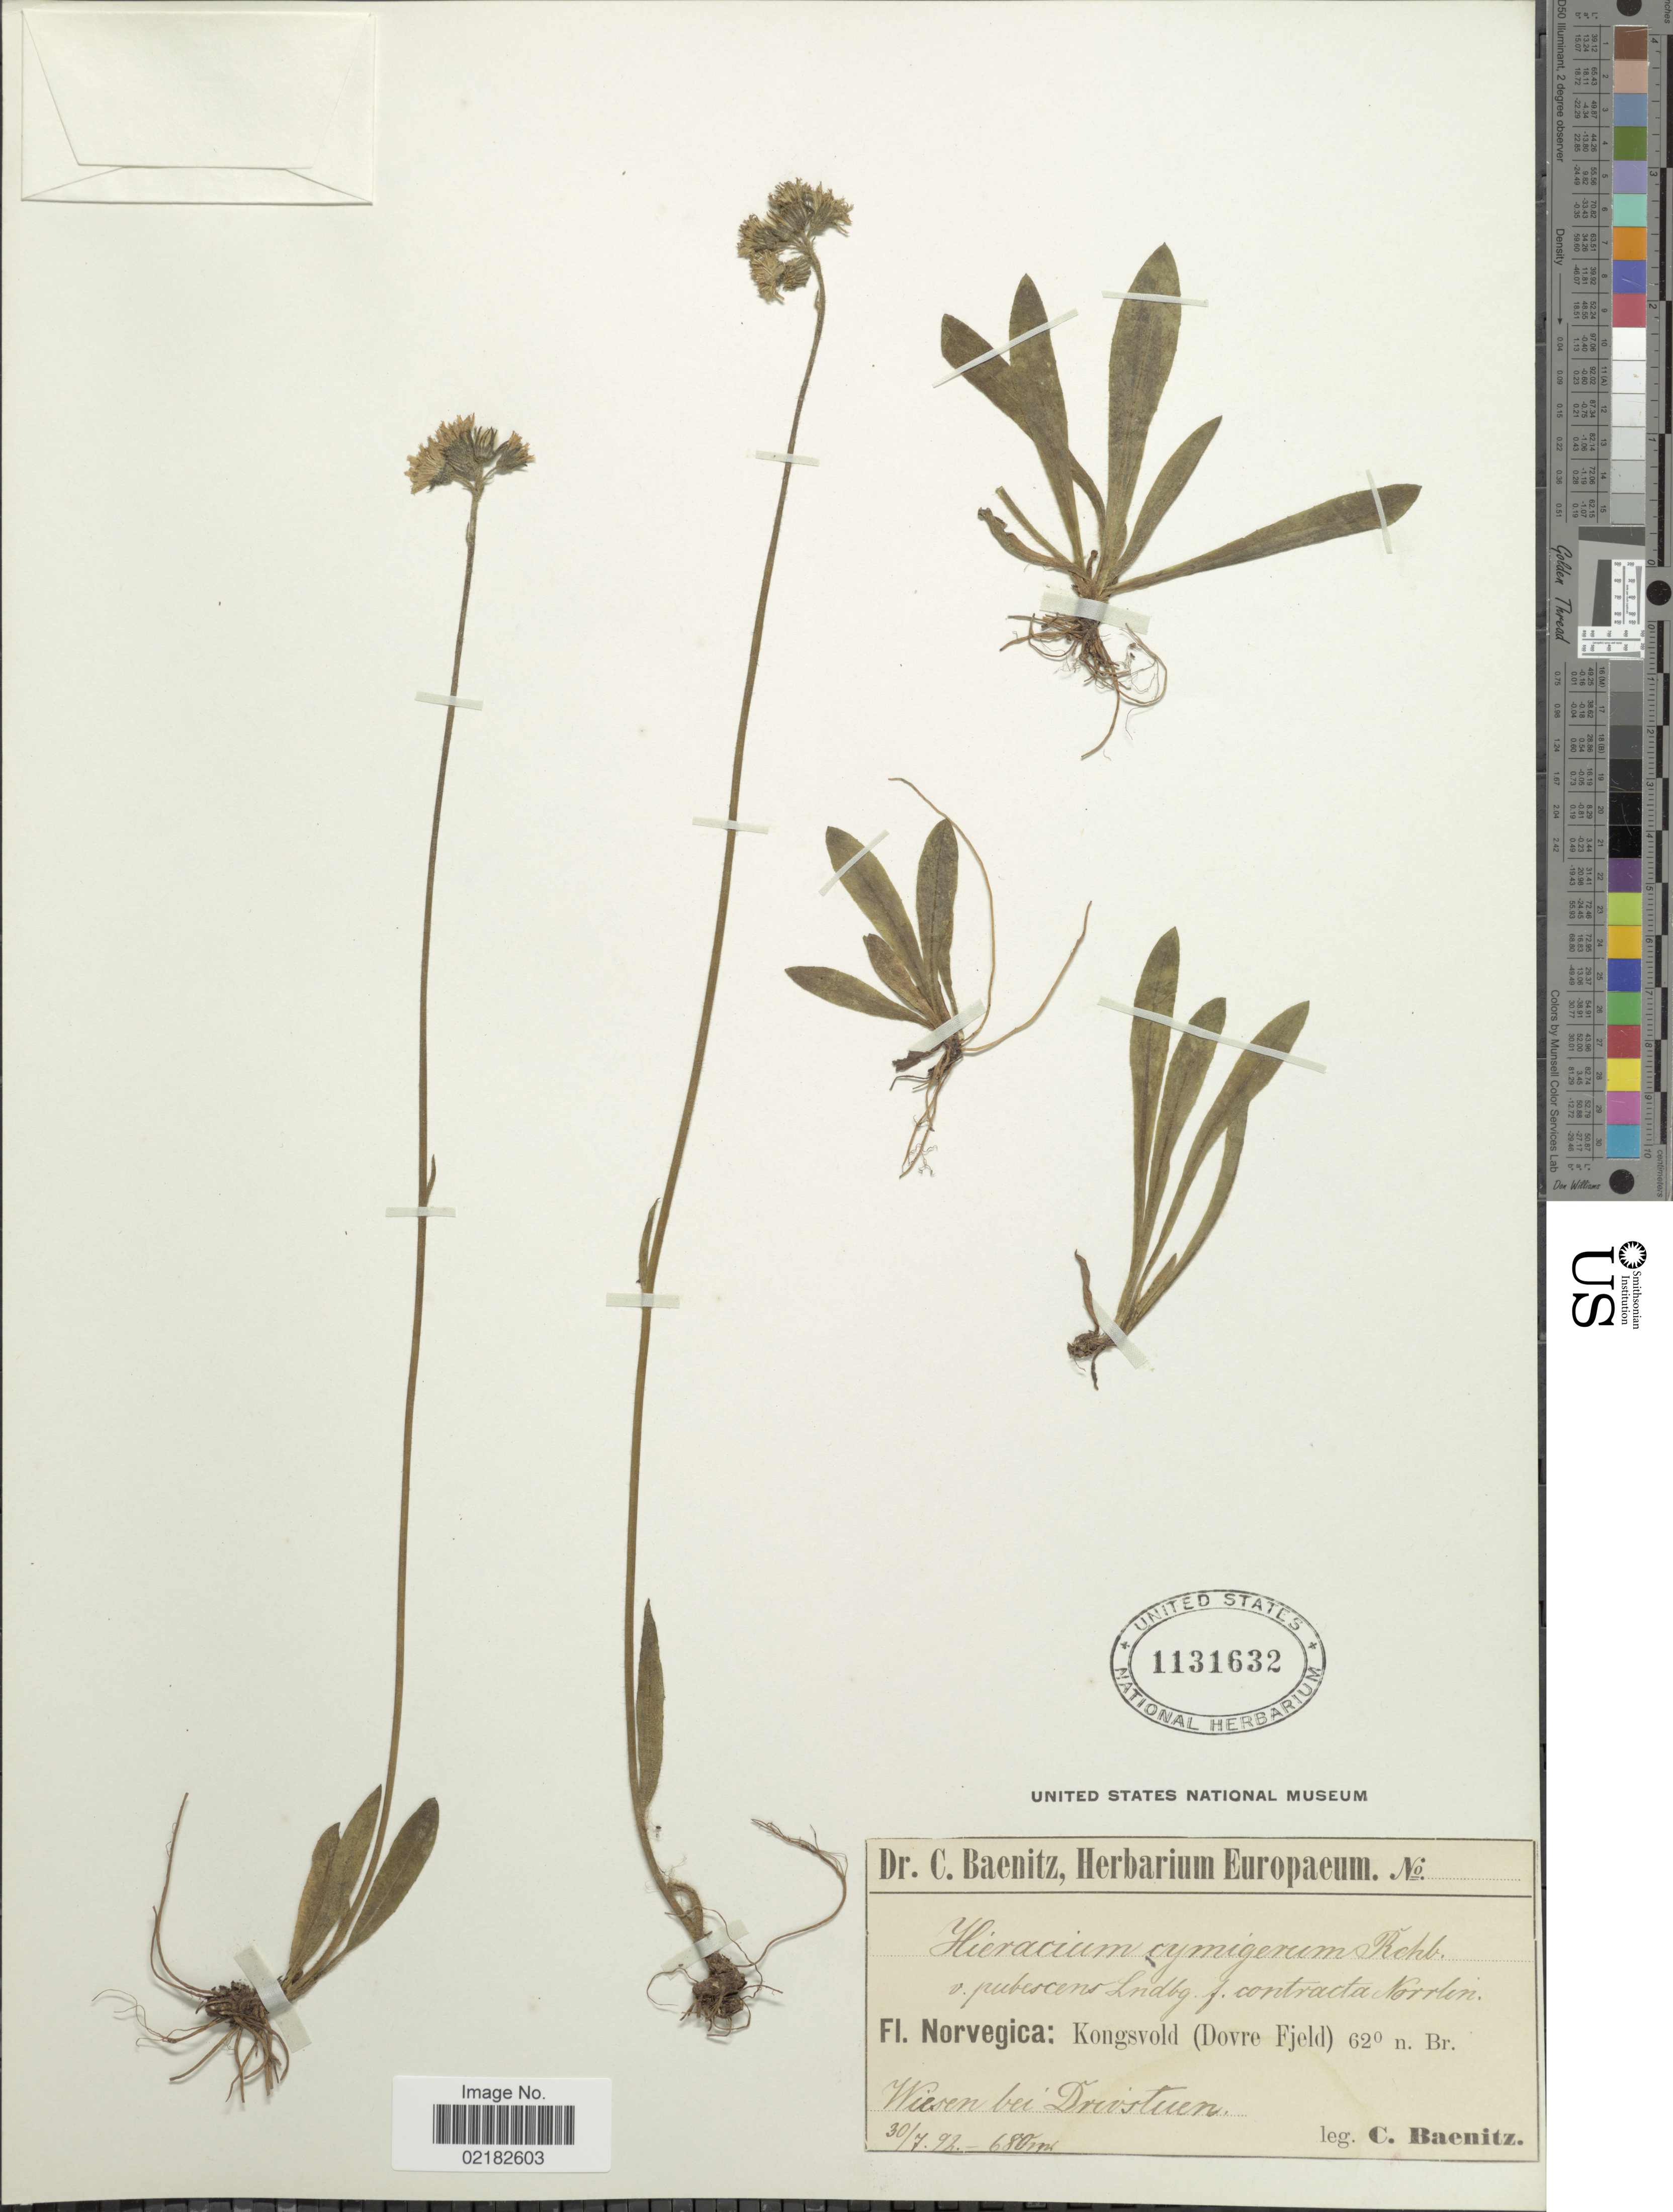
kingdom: Plantae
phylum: Tracheophyta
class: Magnoliopsida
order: Asterales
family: Asteraceae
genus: Pilosella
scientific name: Pilosella cymiflora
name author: (Näg. & Peter) S. Bräut. & Greuter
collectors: C. G. Baenitz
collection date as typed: Transcribed d/m/y: 30/7/92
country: Norway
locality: Norvegica, Kongsvold (Dovre Fjeld), Wiesen bei Driostuen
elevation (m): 680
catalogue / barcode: US 1131632